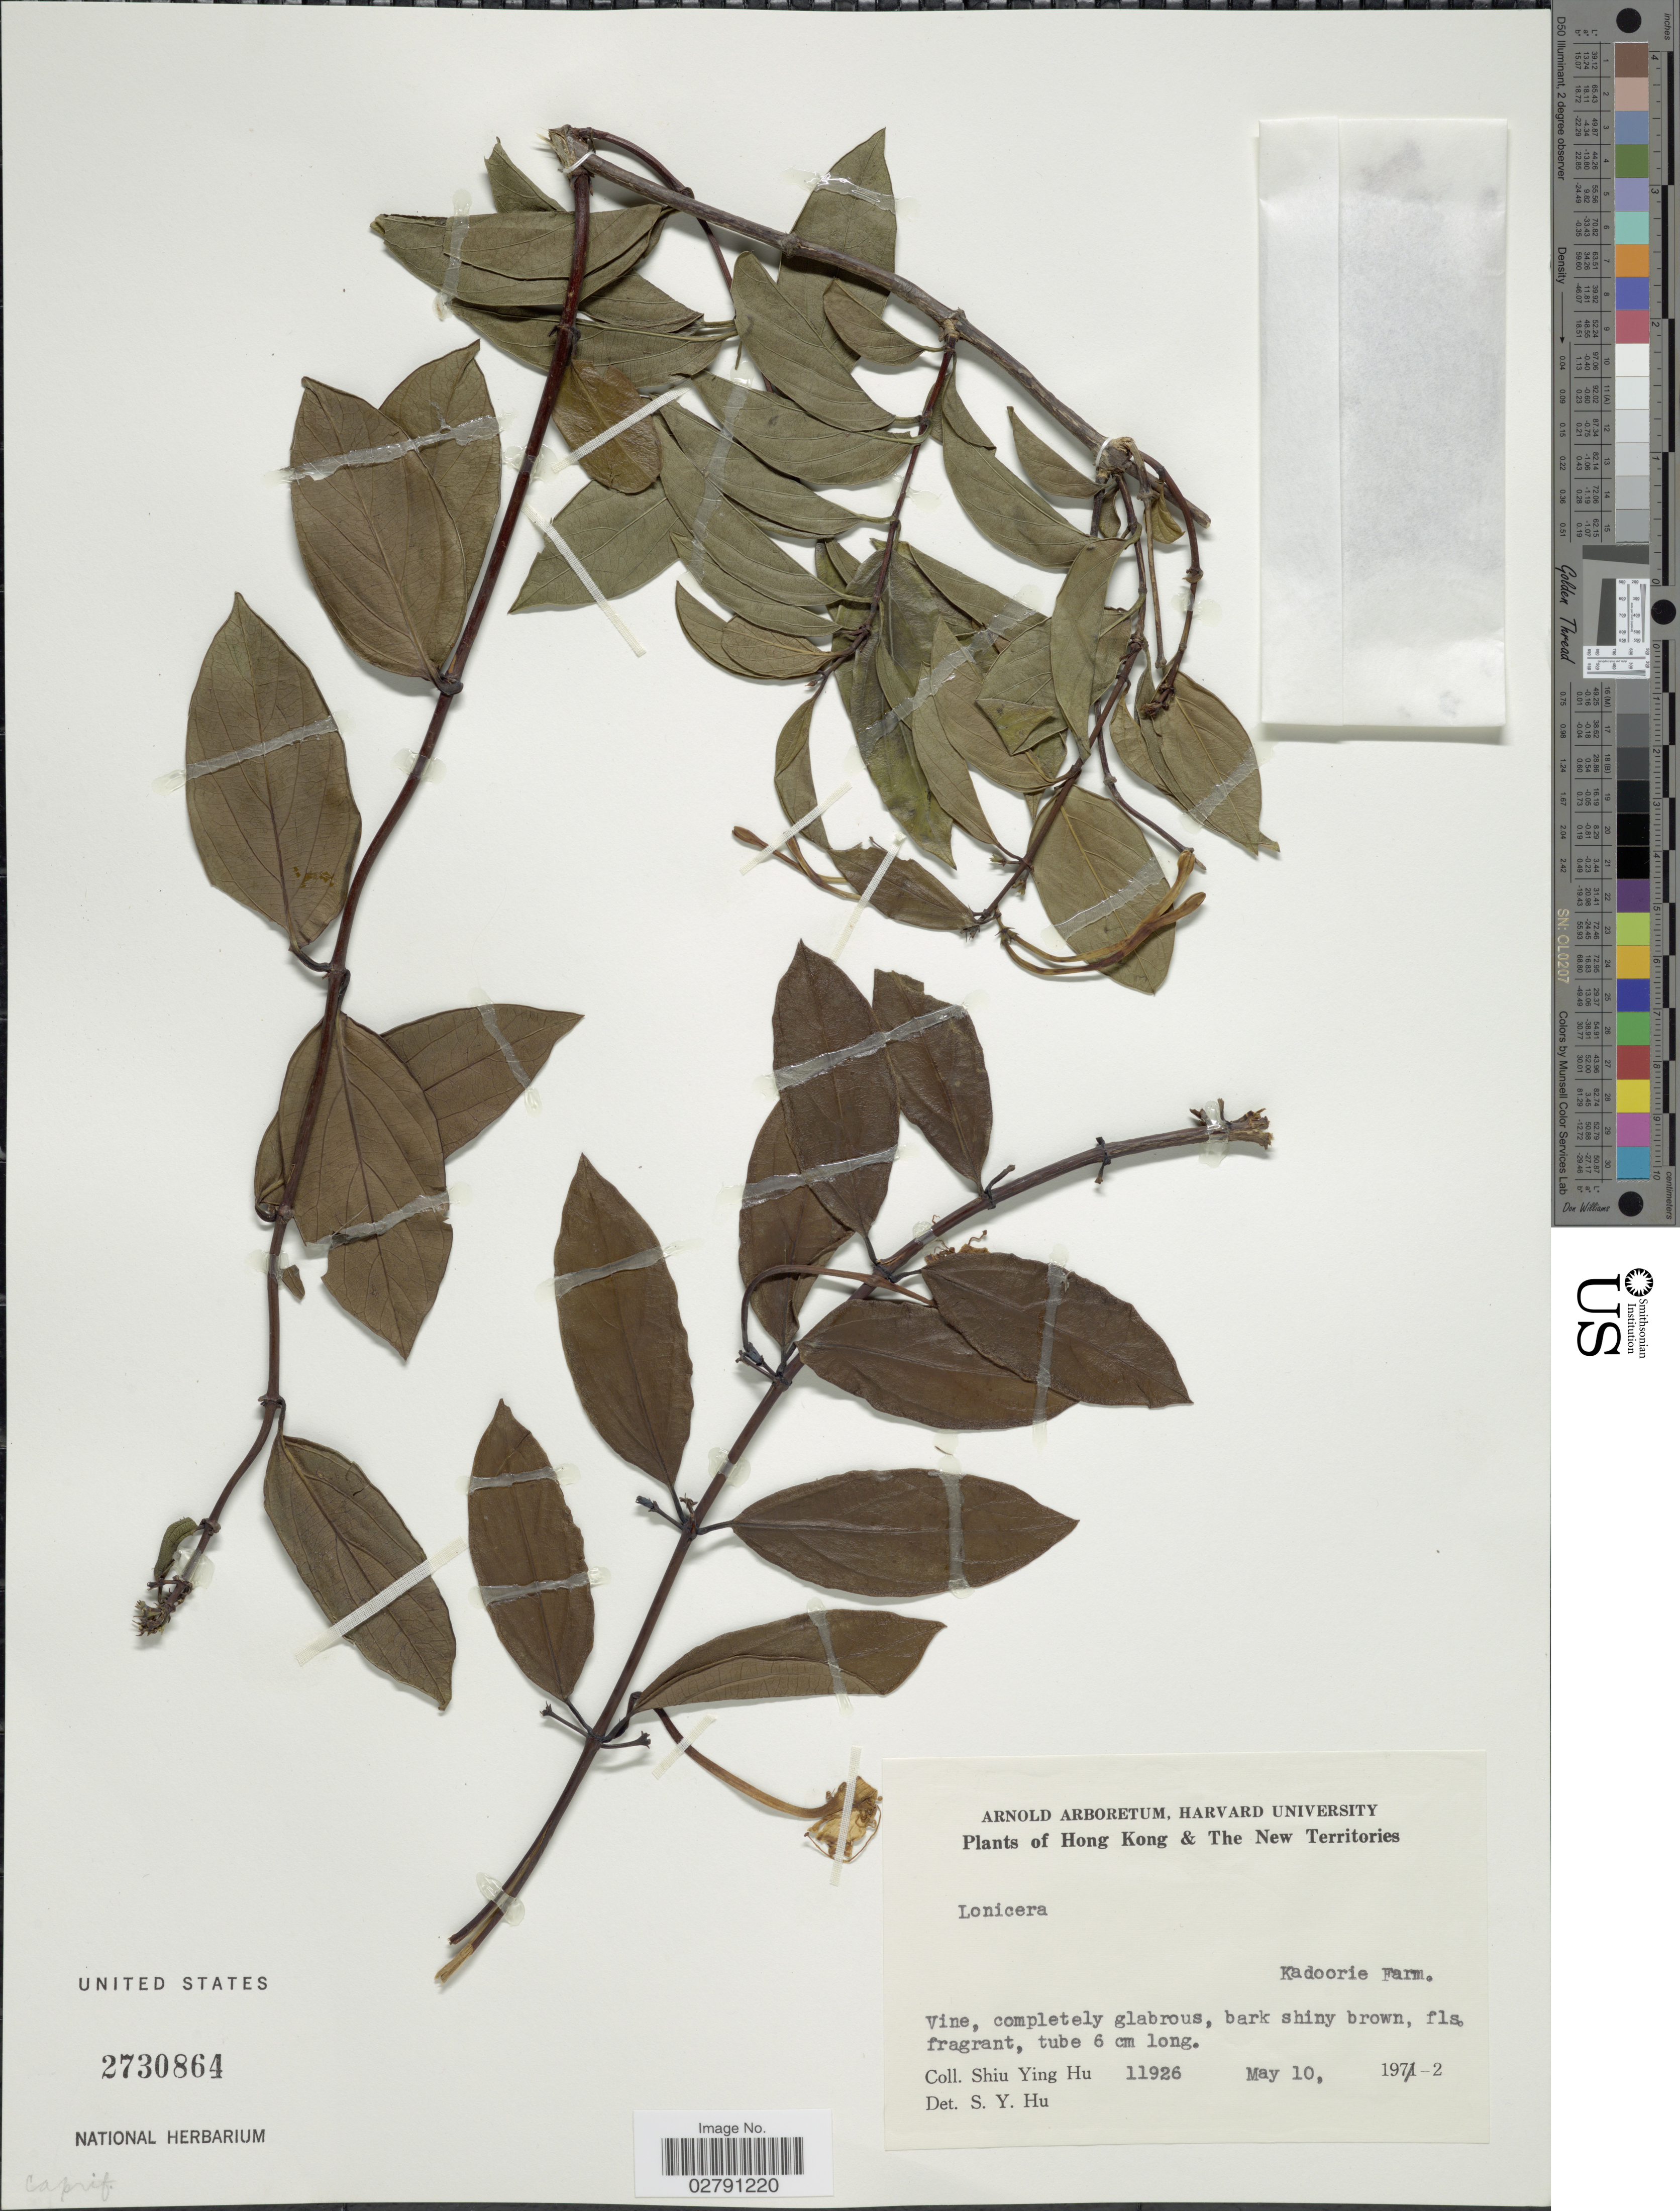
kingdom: Plantae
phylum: Tracheophyta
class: Magnoliopsida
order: Dipsacales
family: Caprifoliaceae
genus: Lonicera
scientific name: Lonicera sp.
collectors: S. Y. Hu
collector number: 11926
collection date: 1972-05-10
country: China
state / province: Hong Kong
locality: Hong Kong & The New Territories. Kadoorie Farm.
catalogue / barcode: US 2730864